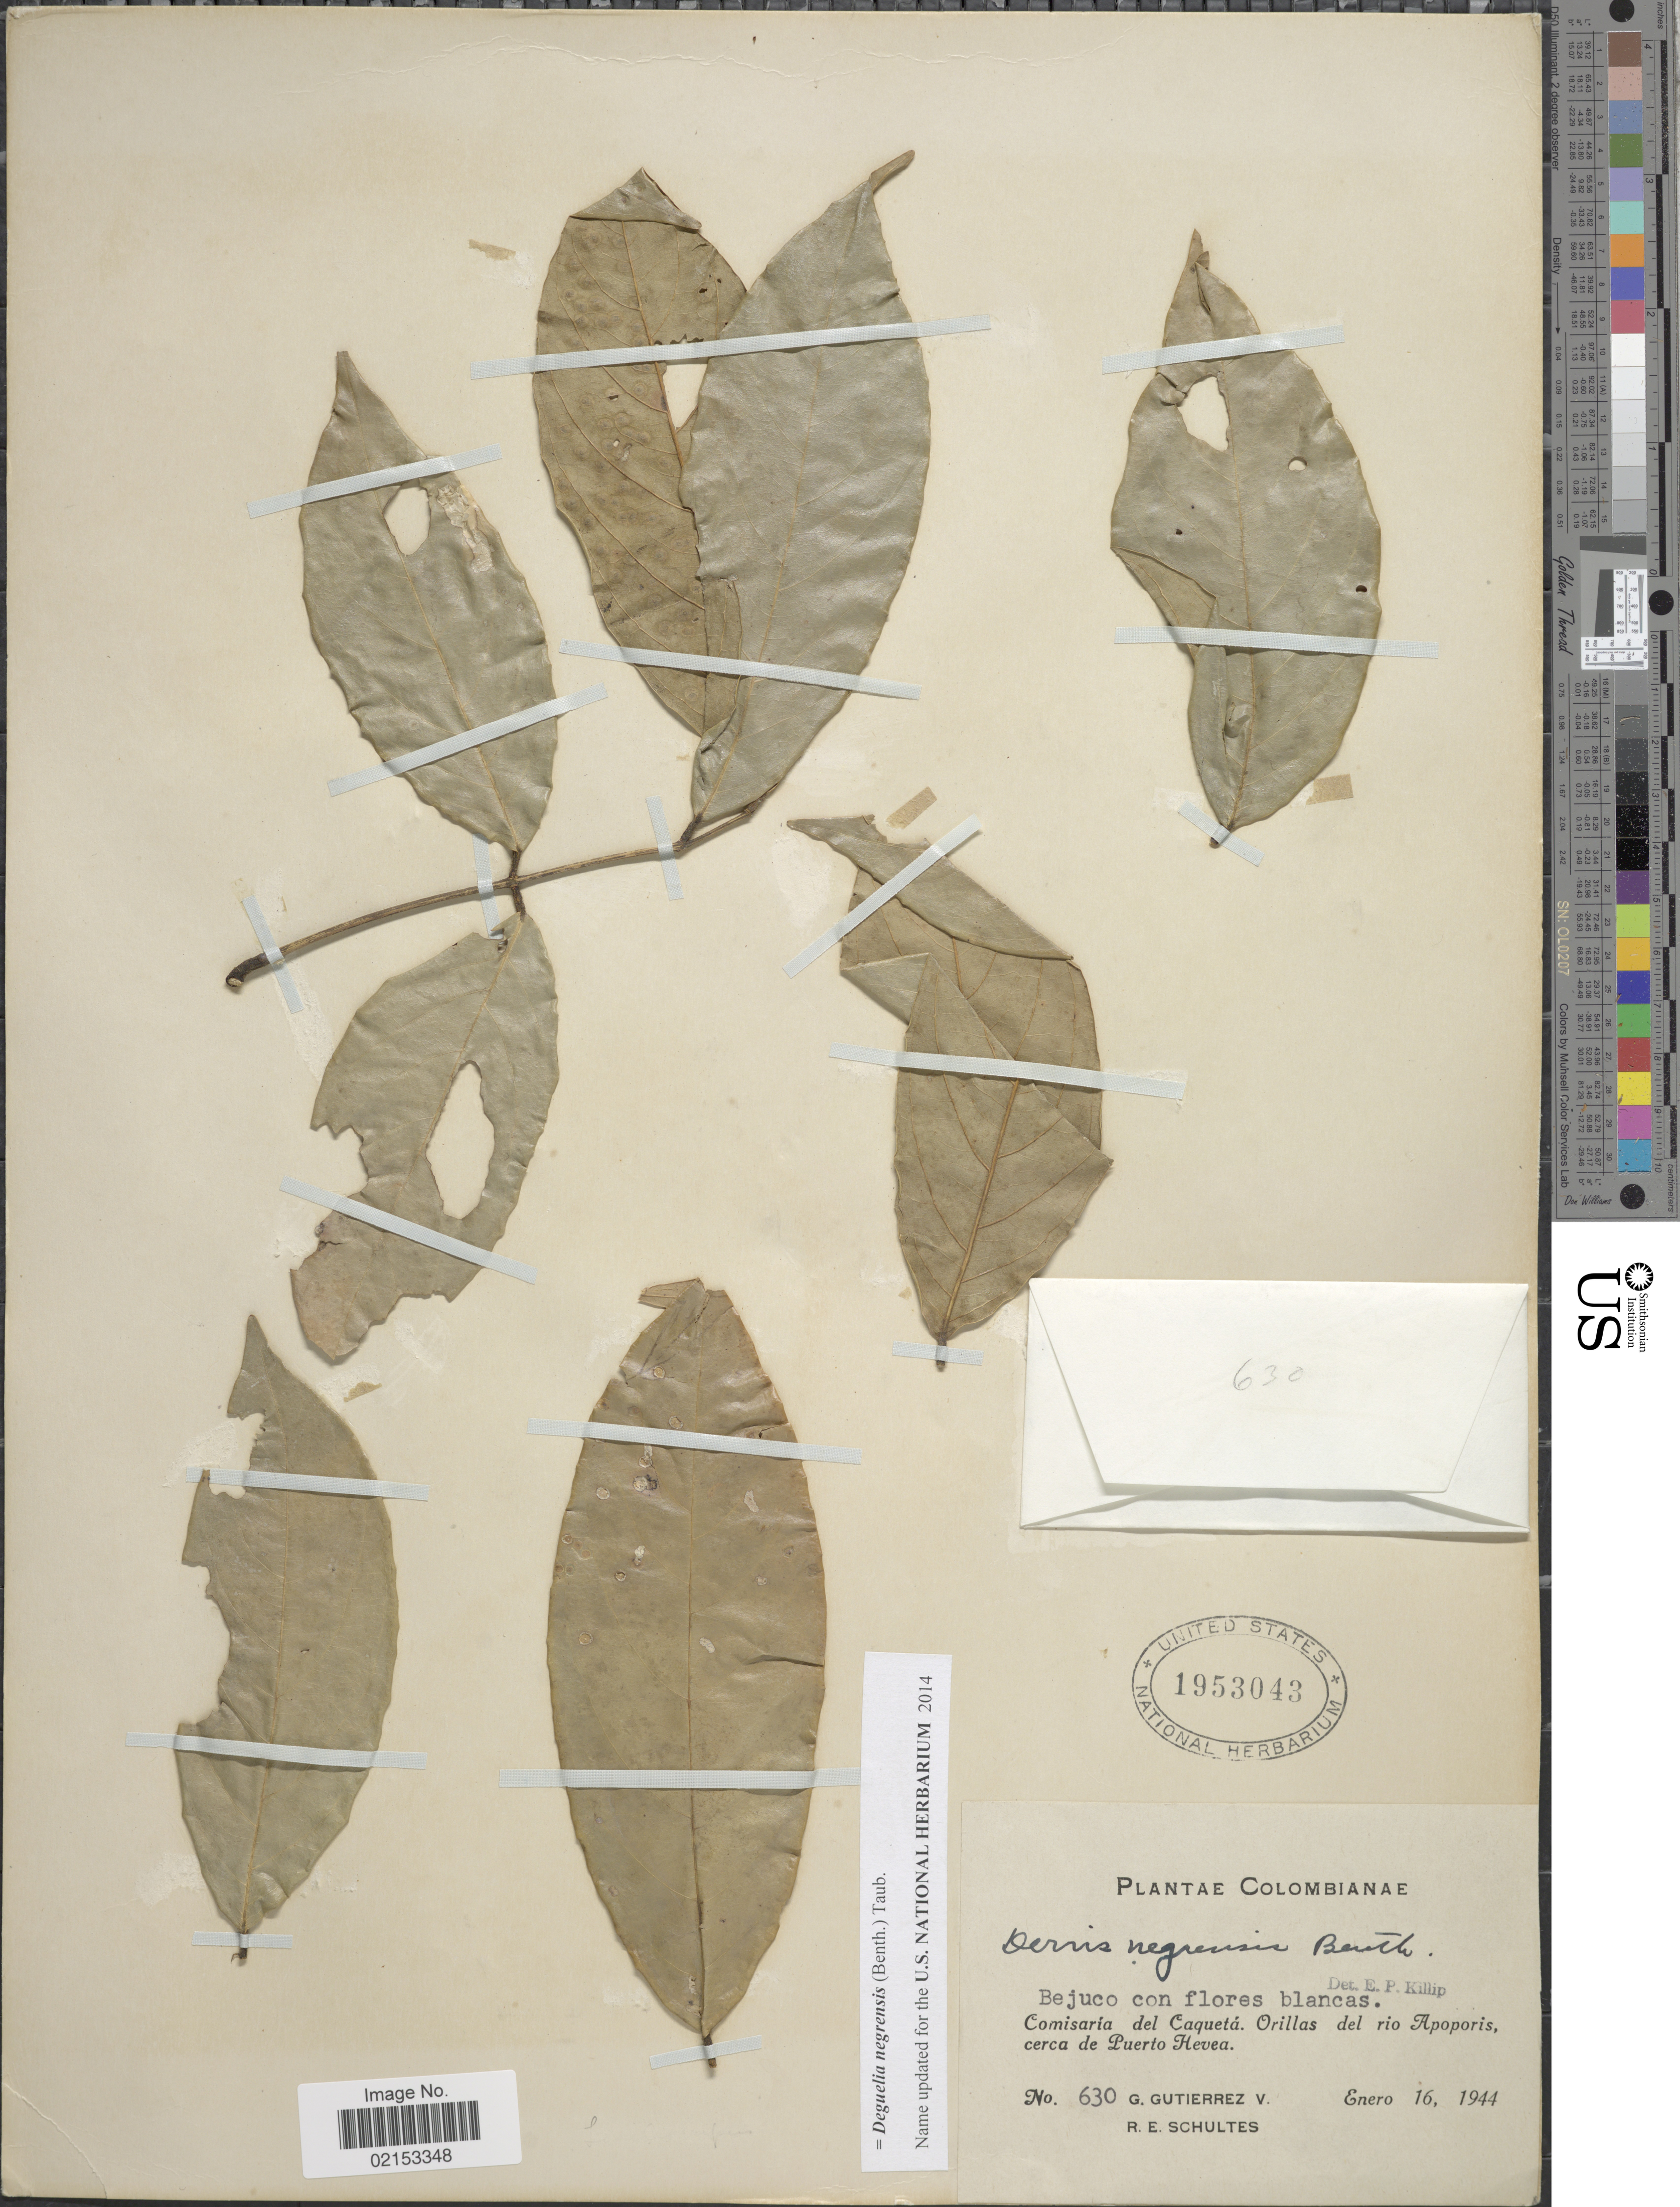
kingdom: Plantae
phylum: Tracheophyta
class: Magnoliopsida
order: Fabales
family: Fabaceae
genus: Deguelia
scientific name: Deguelia negrensis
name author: (Benth.) Taub.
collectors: G. Gutiérrez V. & R. E. Schultes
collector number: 630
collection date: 1944-01-16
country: Colombia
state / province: Caquetá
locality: Orillas del Apoporis, cerca de Puerto Hevea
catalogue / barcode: US 1953043